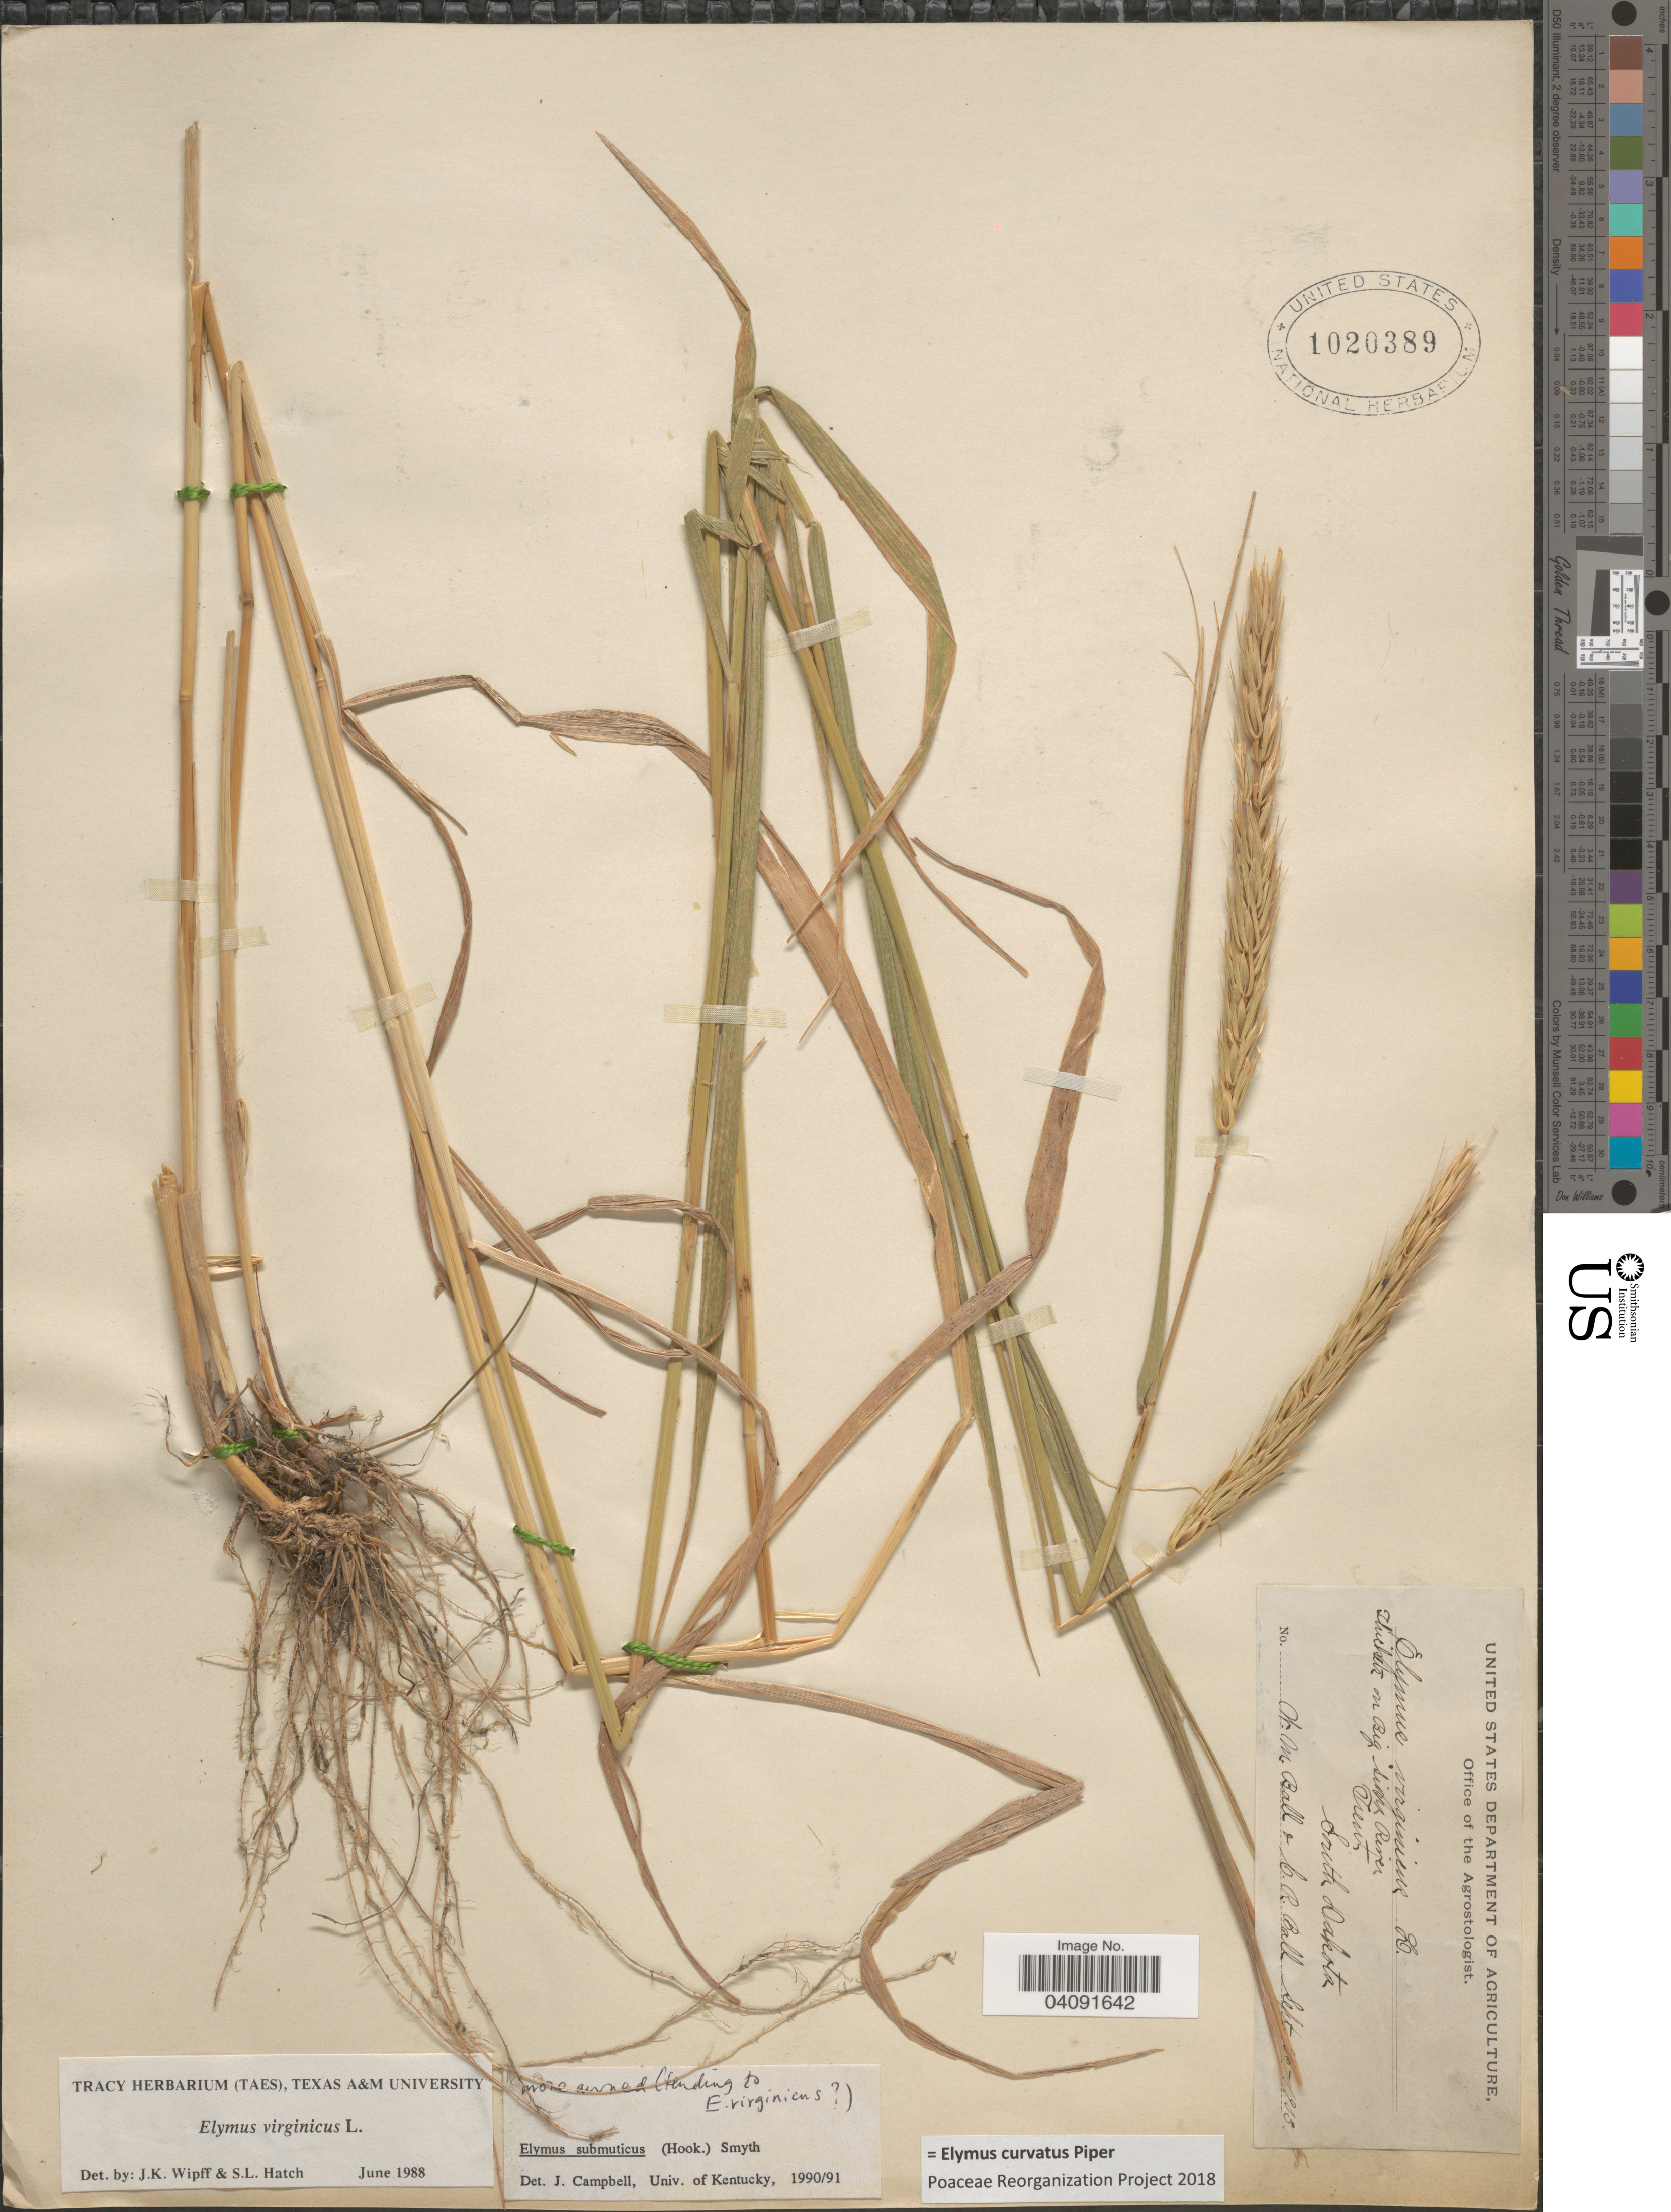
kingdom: Plantae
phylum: Tracheophyta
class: Liliopsida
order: Poales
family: Poaceae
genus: Elymus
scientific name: Elymus curvatus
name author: Piper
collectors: W. Ball & C. R. Ball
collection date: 1903-09-30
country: United States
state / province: South Dakota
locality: Thickets on Big Sioux River. Trent.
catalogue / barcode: US 1020389